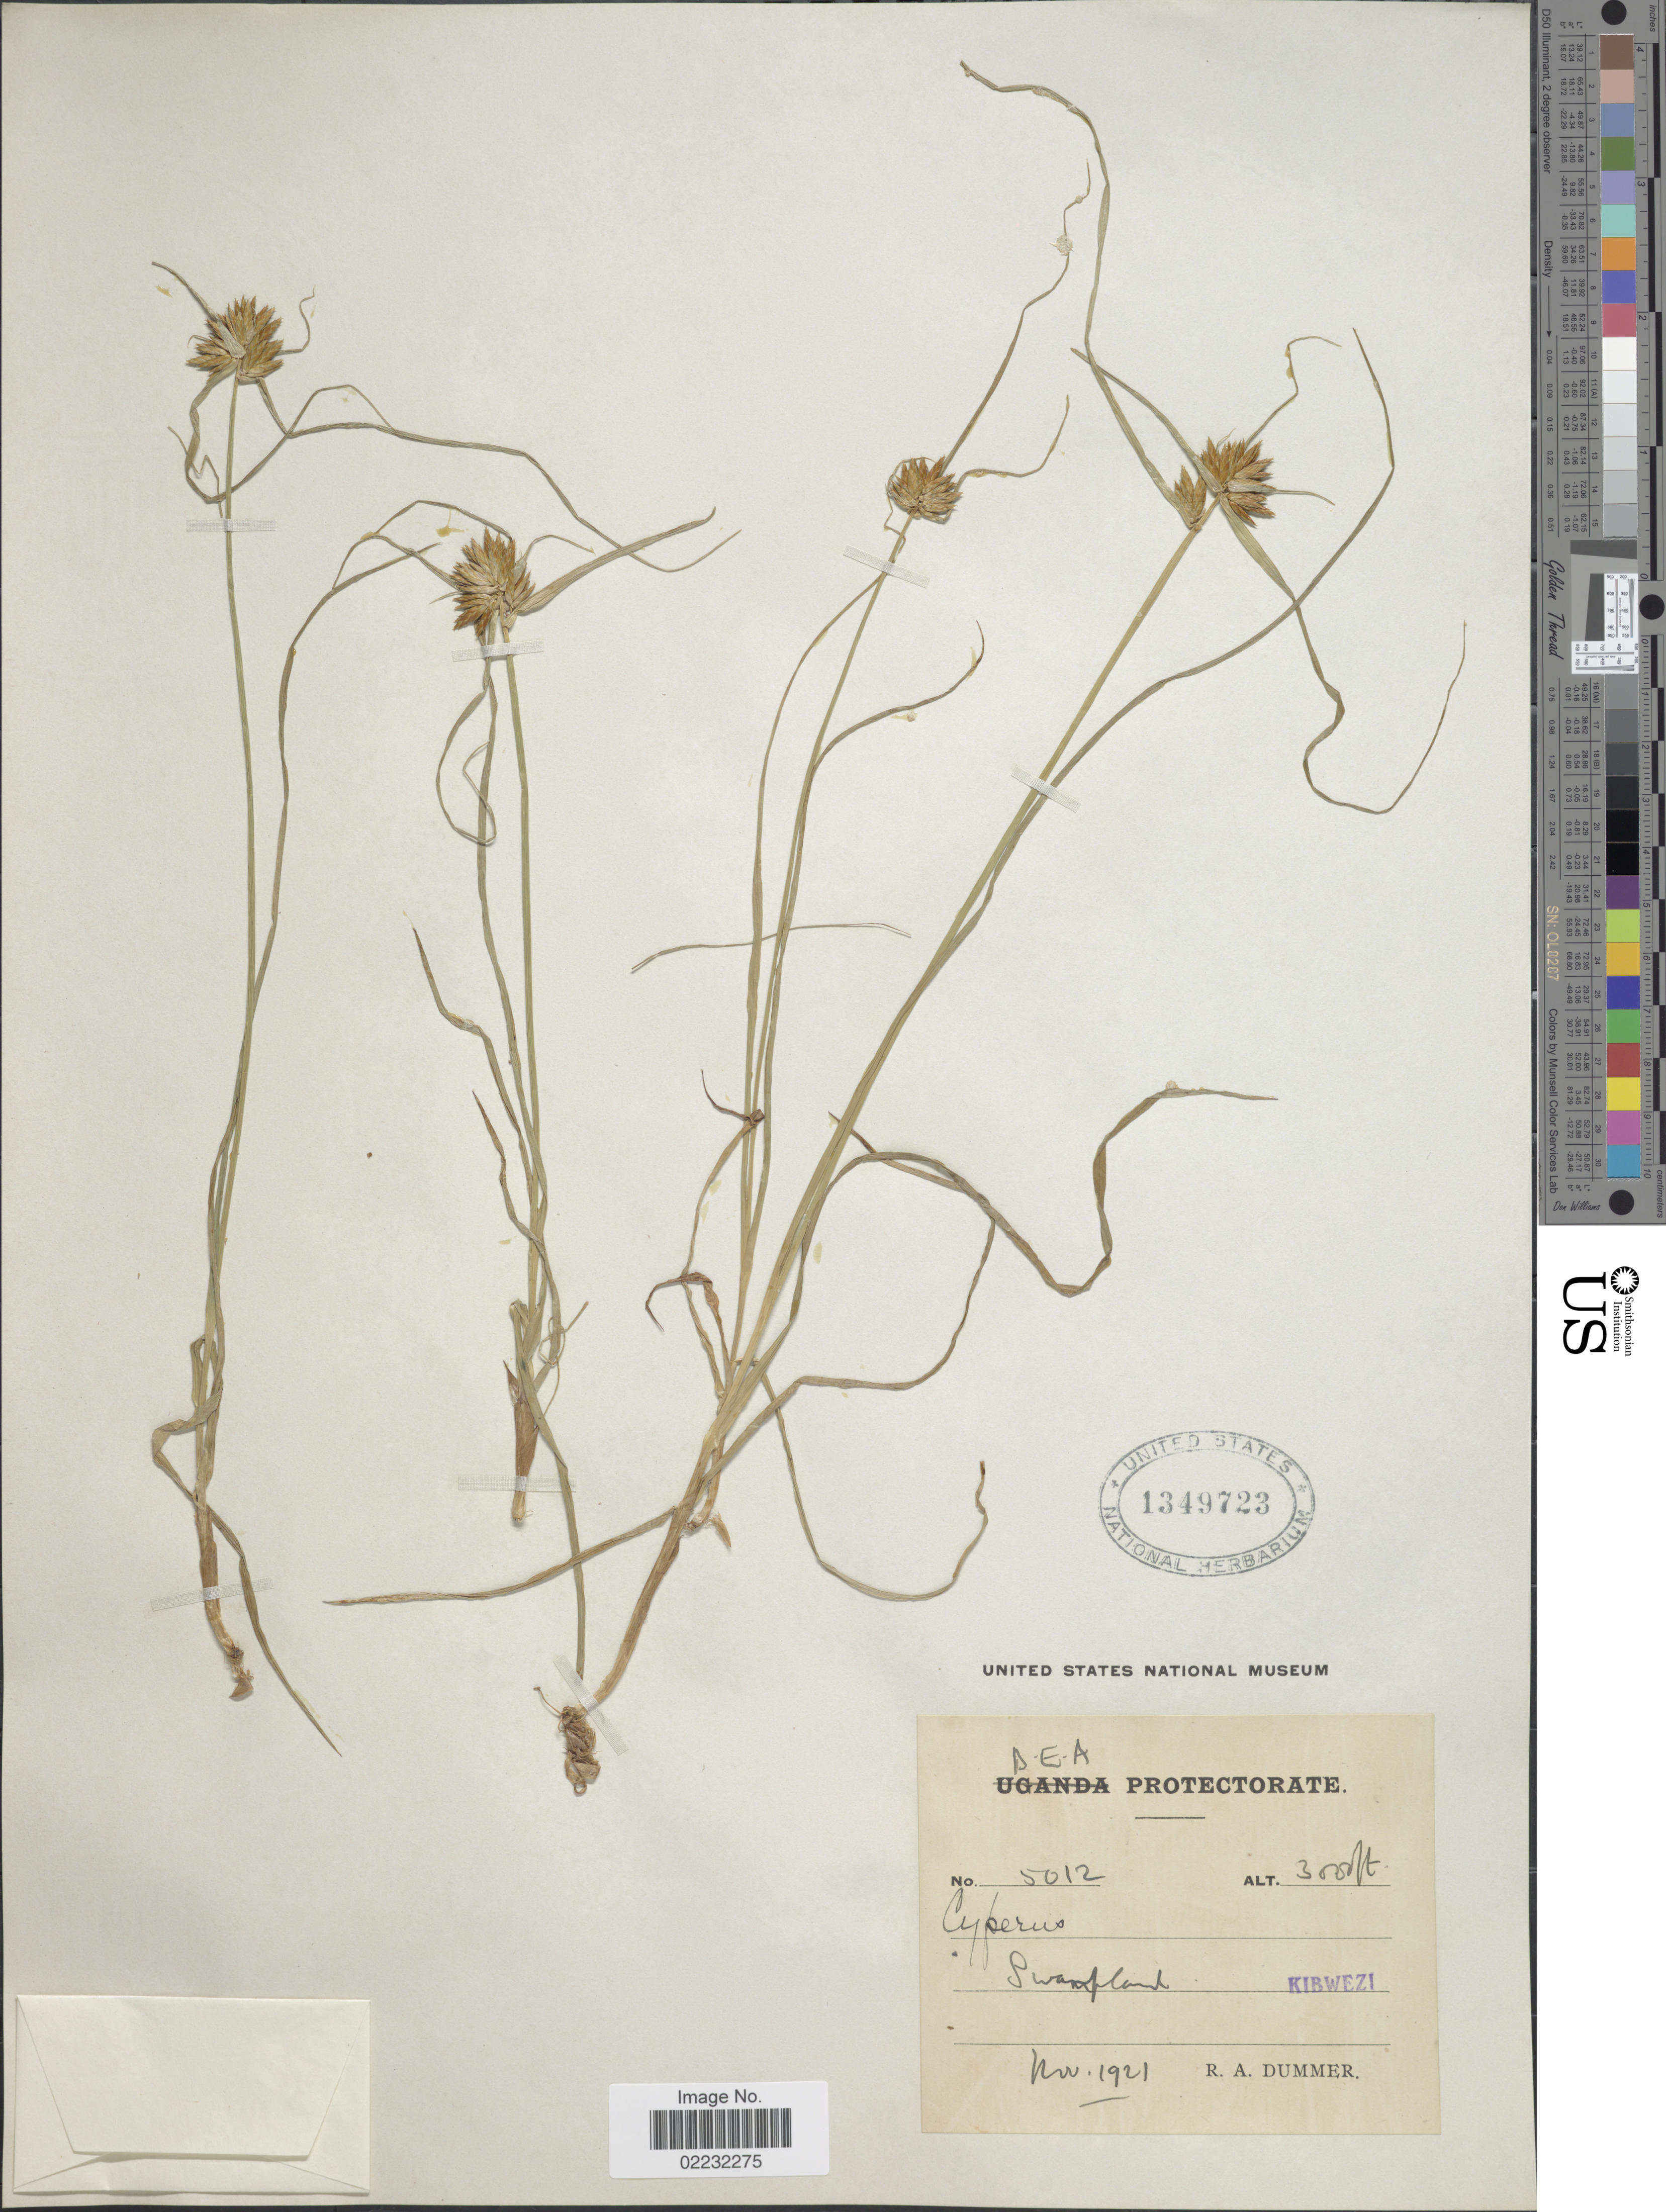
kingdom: Plantae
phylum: Tracheophyta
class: Liliopsida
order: Poales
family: Cyperaceae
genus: Cyperus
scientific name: Cyperus sp.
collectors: R. Dümmer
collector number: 5012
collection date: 1921-11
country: Kenya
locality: Swampland, Kibwezi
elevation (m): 914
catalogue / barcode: US 1349723